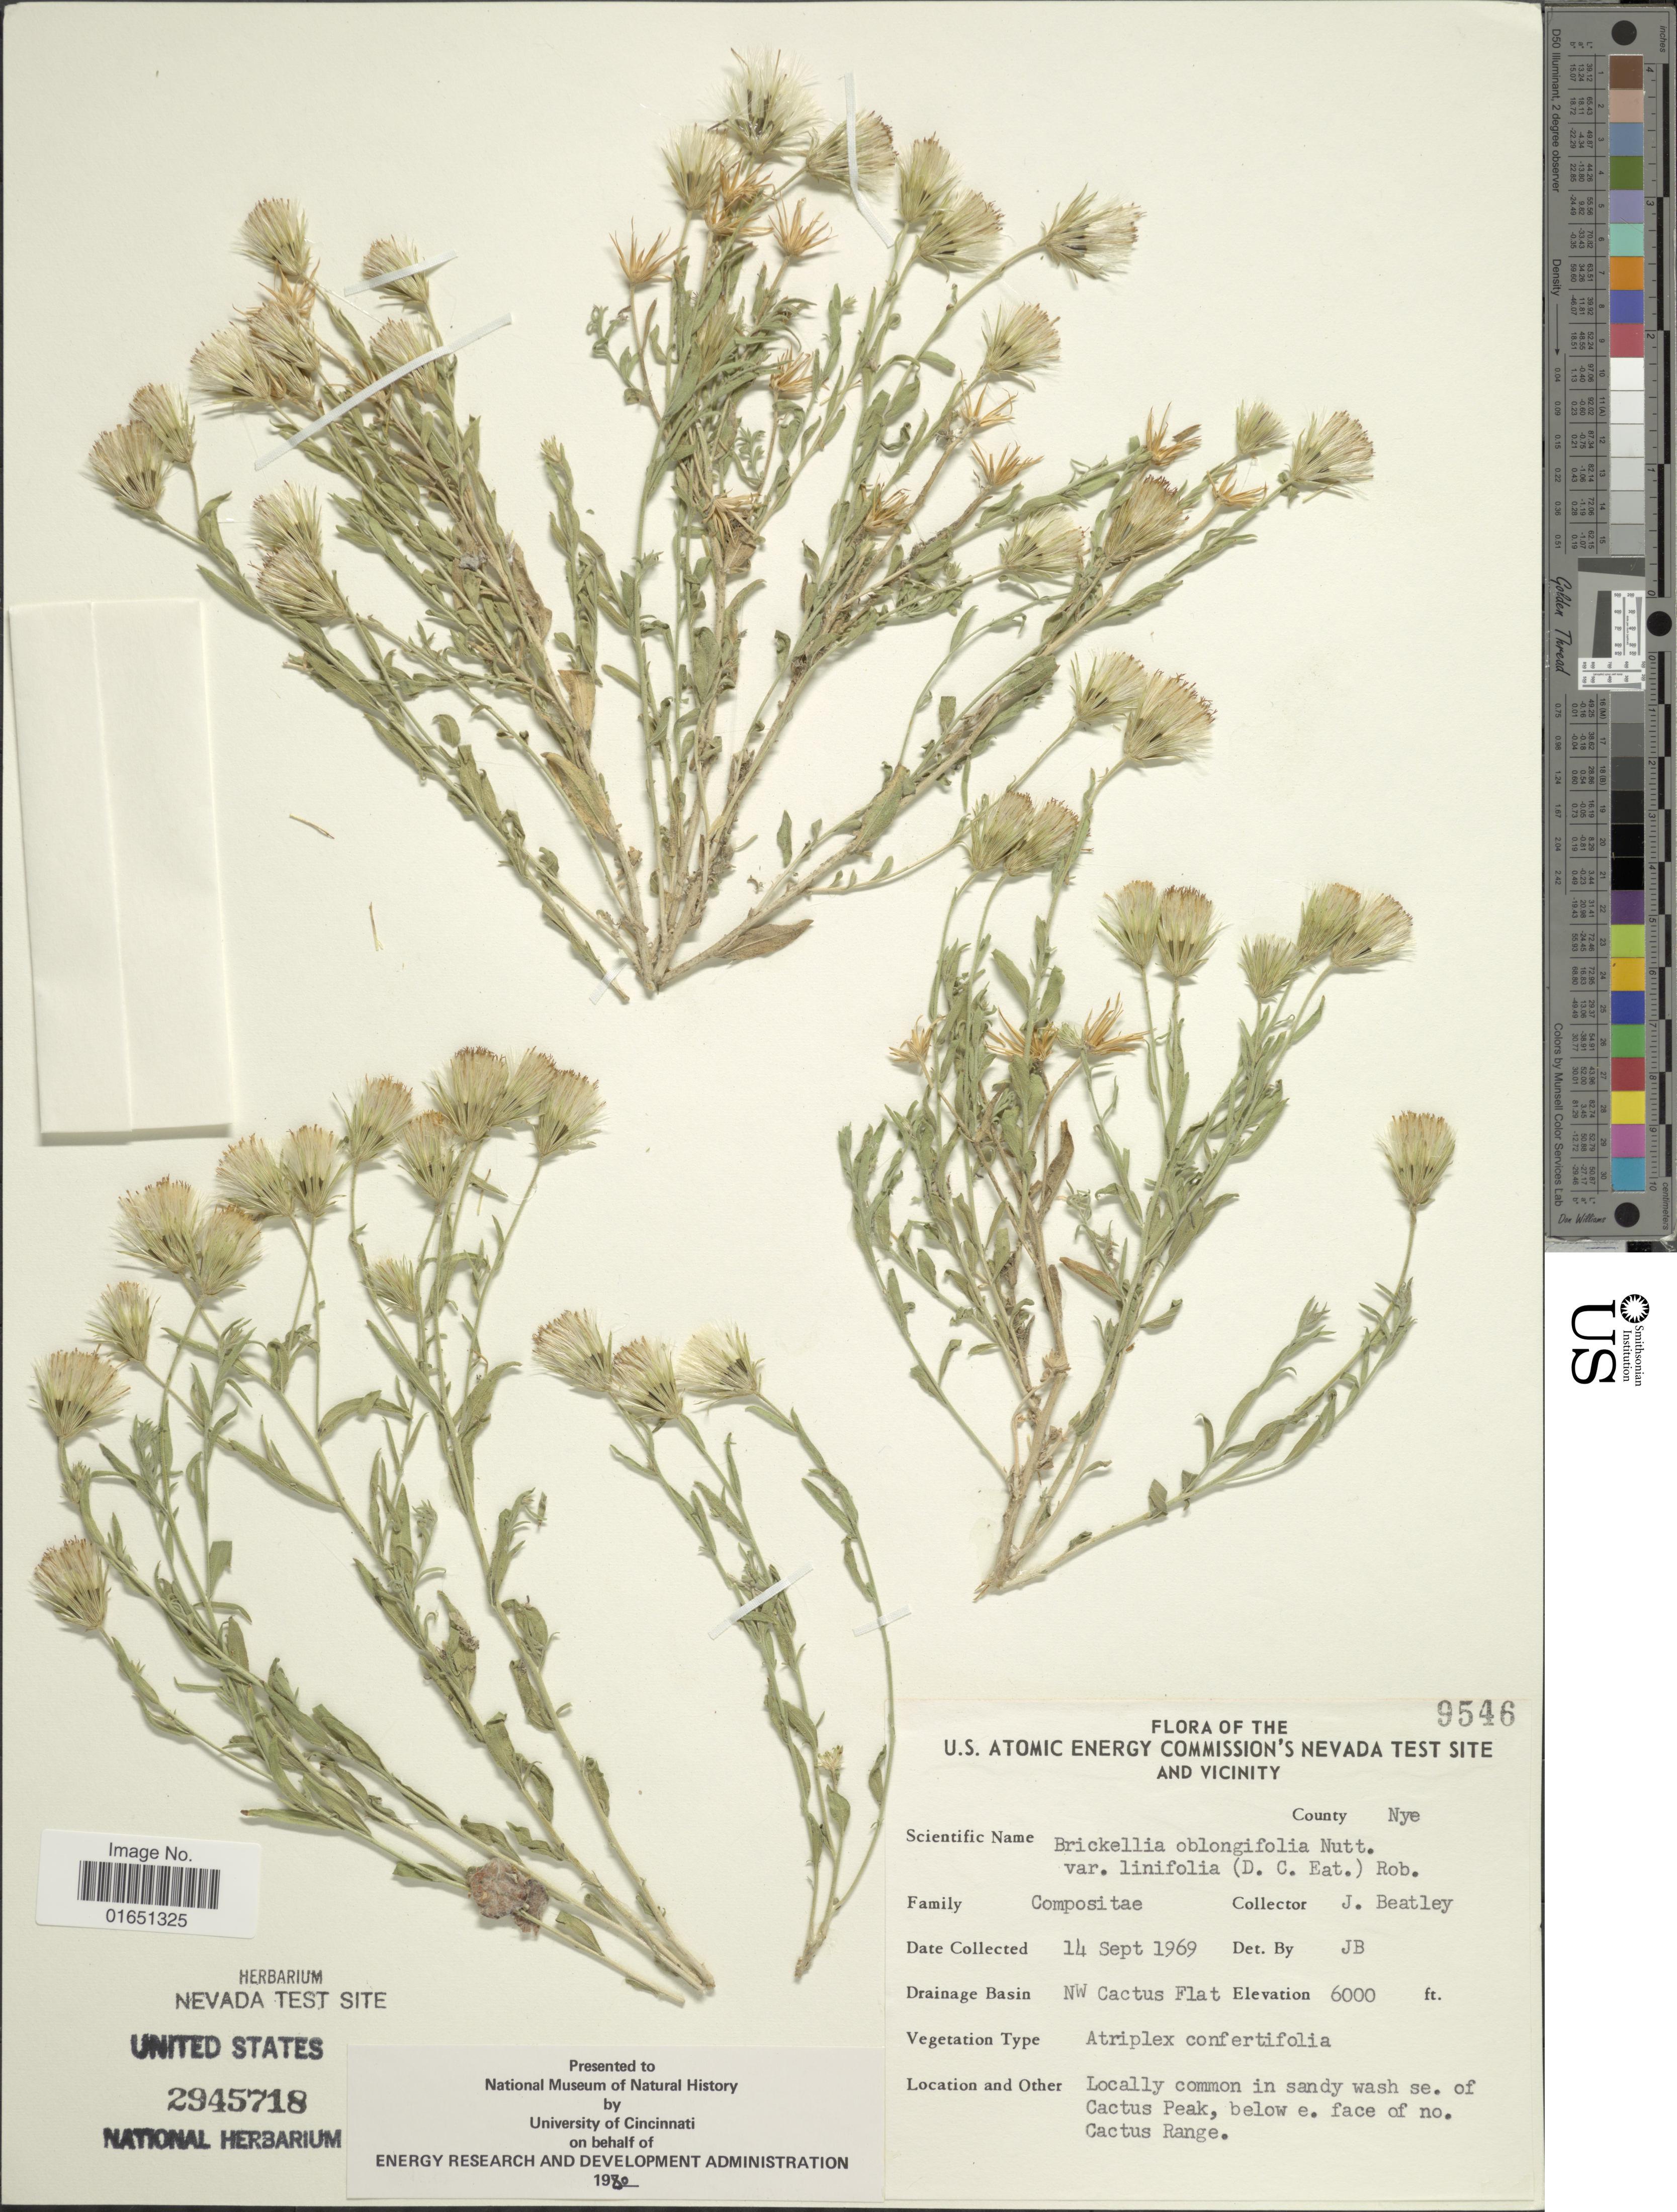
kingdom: Plantae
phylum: Tracheophyta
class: Magnoliopsida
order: Asterales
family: Asteraceae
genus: Brickellia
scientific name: Brickellia oblongifolia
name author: Nutt.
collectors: J. C. Beatley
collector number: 9546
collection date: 1969-09-14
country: United States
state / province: Nevada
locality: The U.S. Atomic Energy Commission's Nevada Test Site and vicinity, County Nye, Drainage Basin NW. Cactus Flat, Locally common in sandy wash se. of Cactus Peak, below e. face of no. Cactus Range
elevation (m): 1829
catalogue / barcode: US 2945718